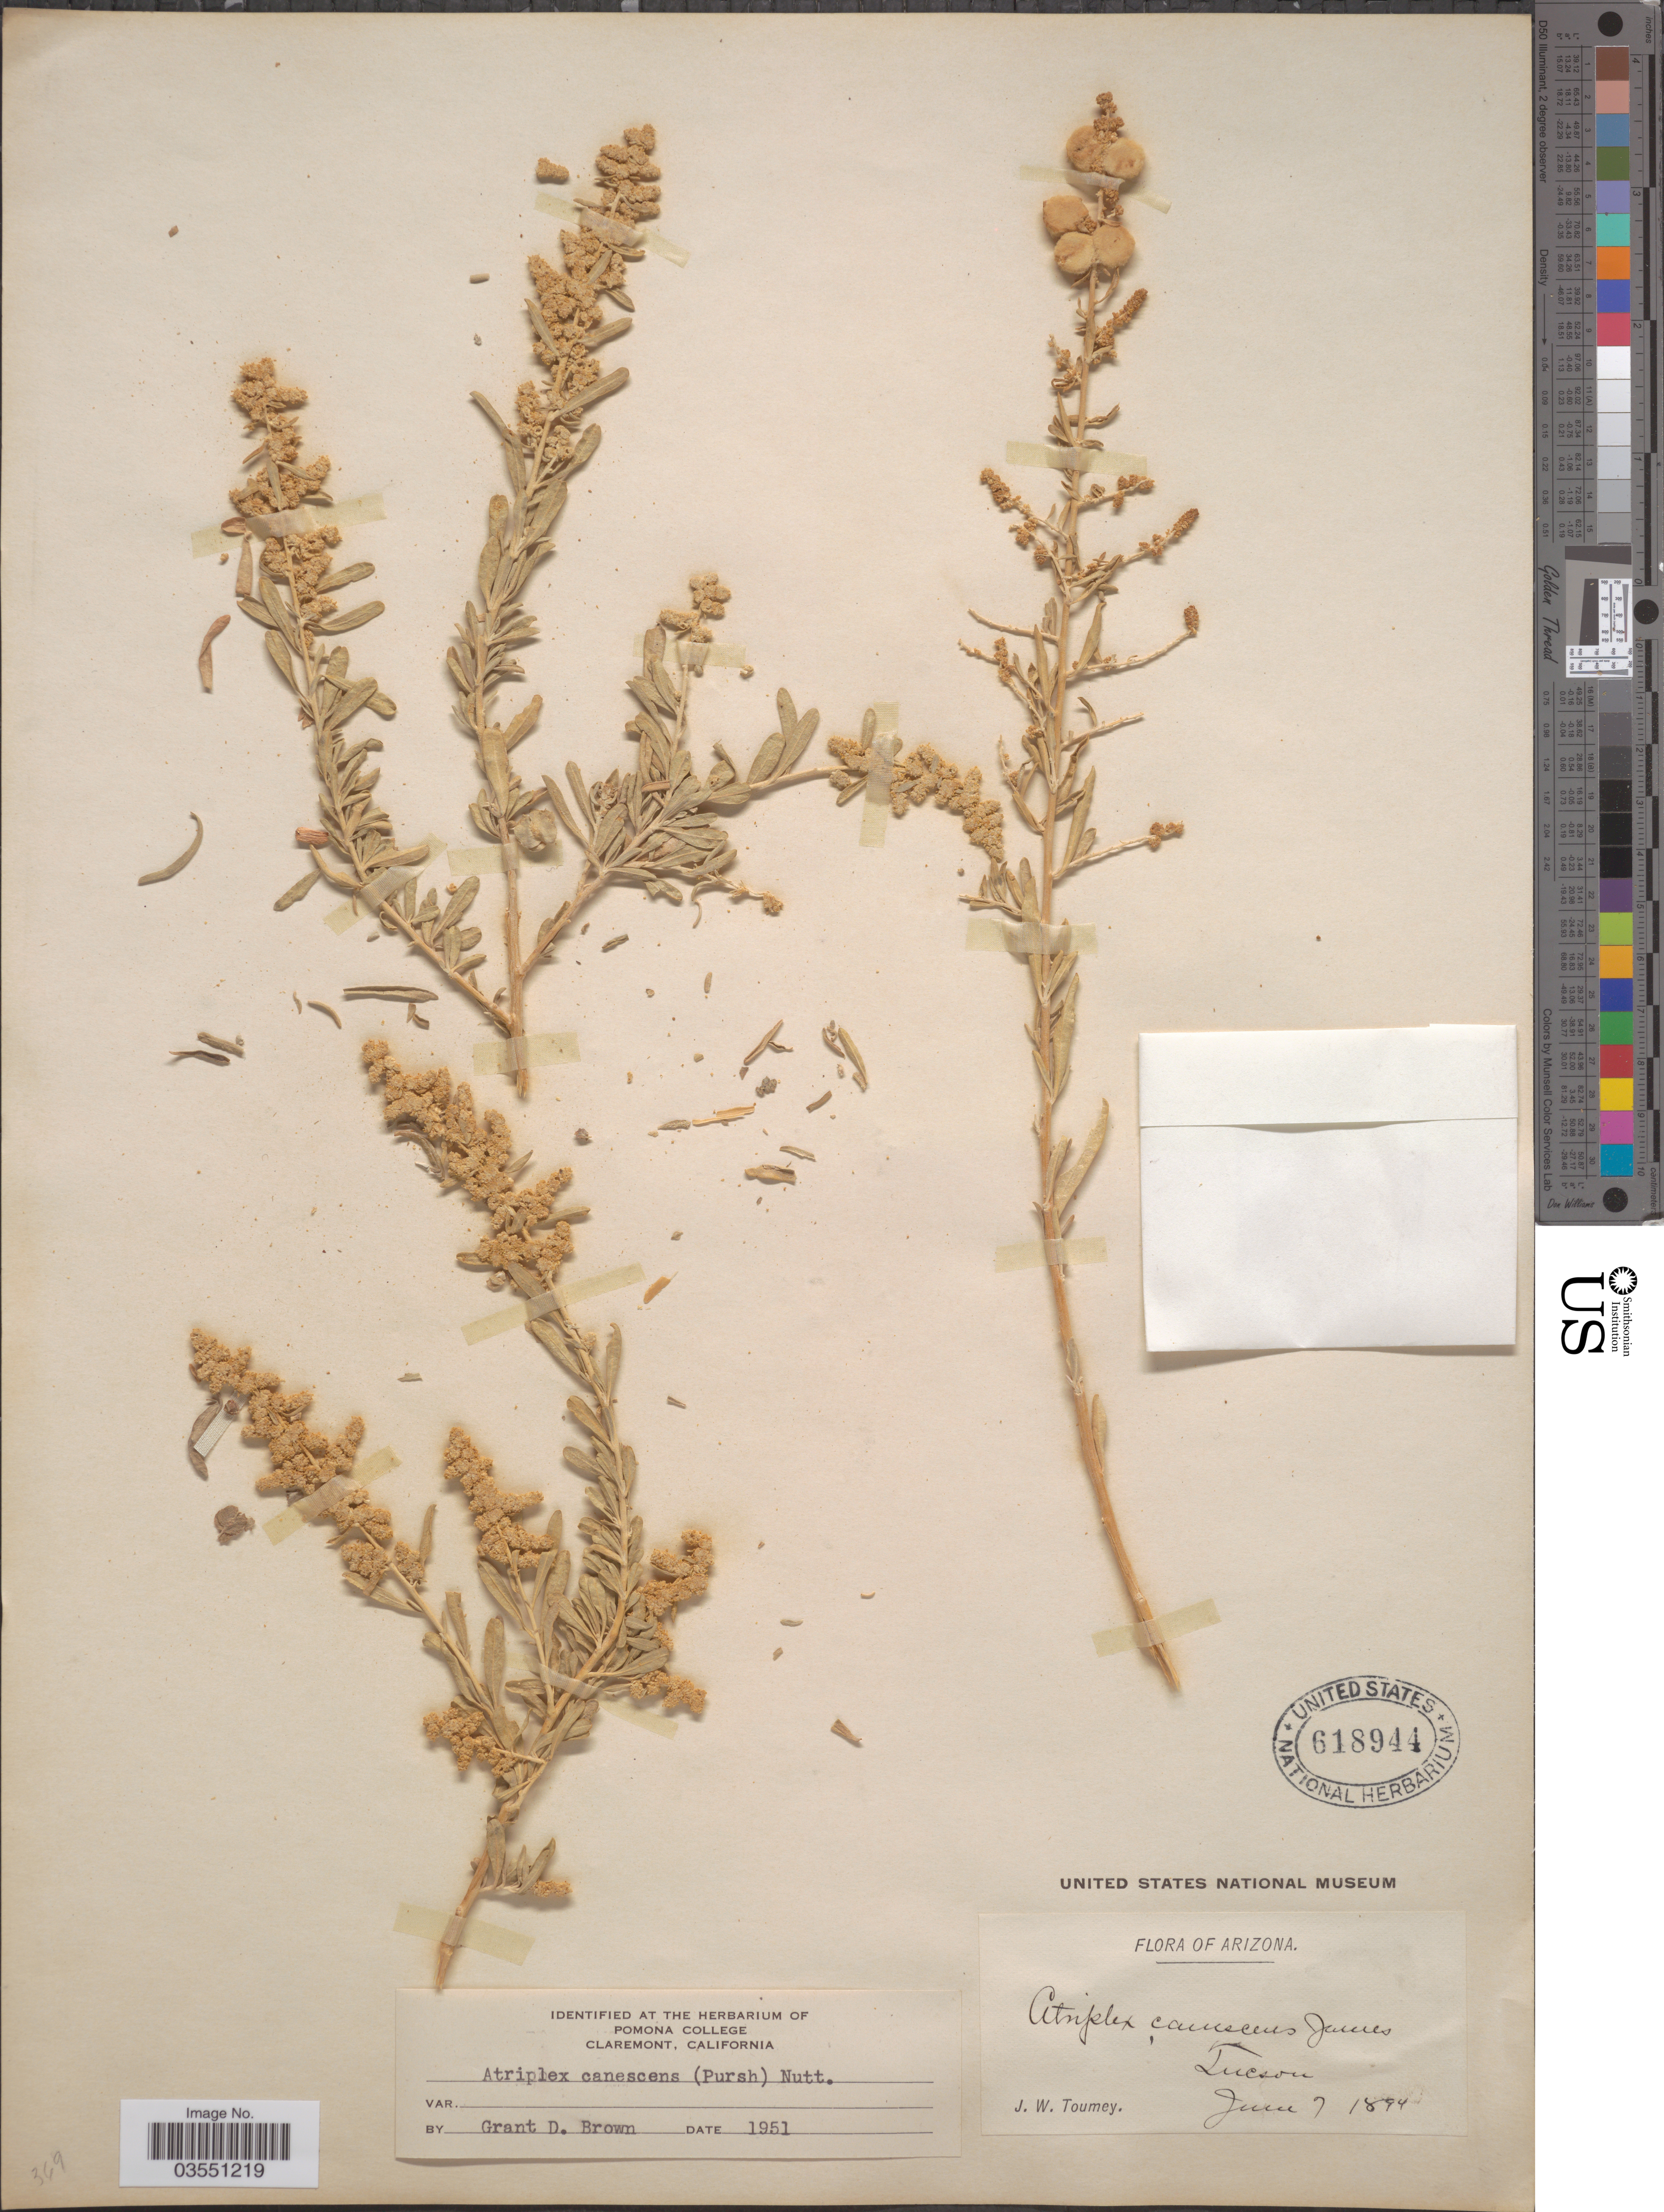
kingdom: Plantae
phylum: Tracheophyta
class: Magnoliopsida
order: Caryophyllales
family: Amaranthaceae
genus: Atriplex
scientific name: Atriplex canescens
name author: (Pursh) Nutt.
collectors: J. W. Toumey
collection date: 1894-06-07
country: United States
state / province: Arizona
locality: Tucson.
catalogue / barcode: US 618944